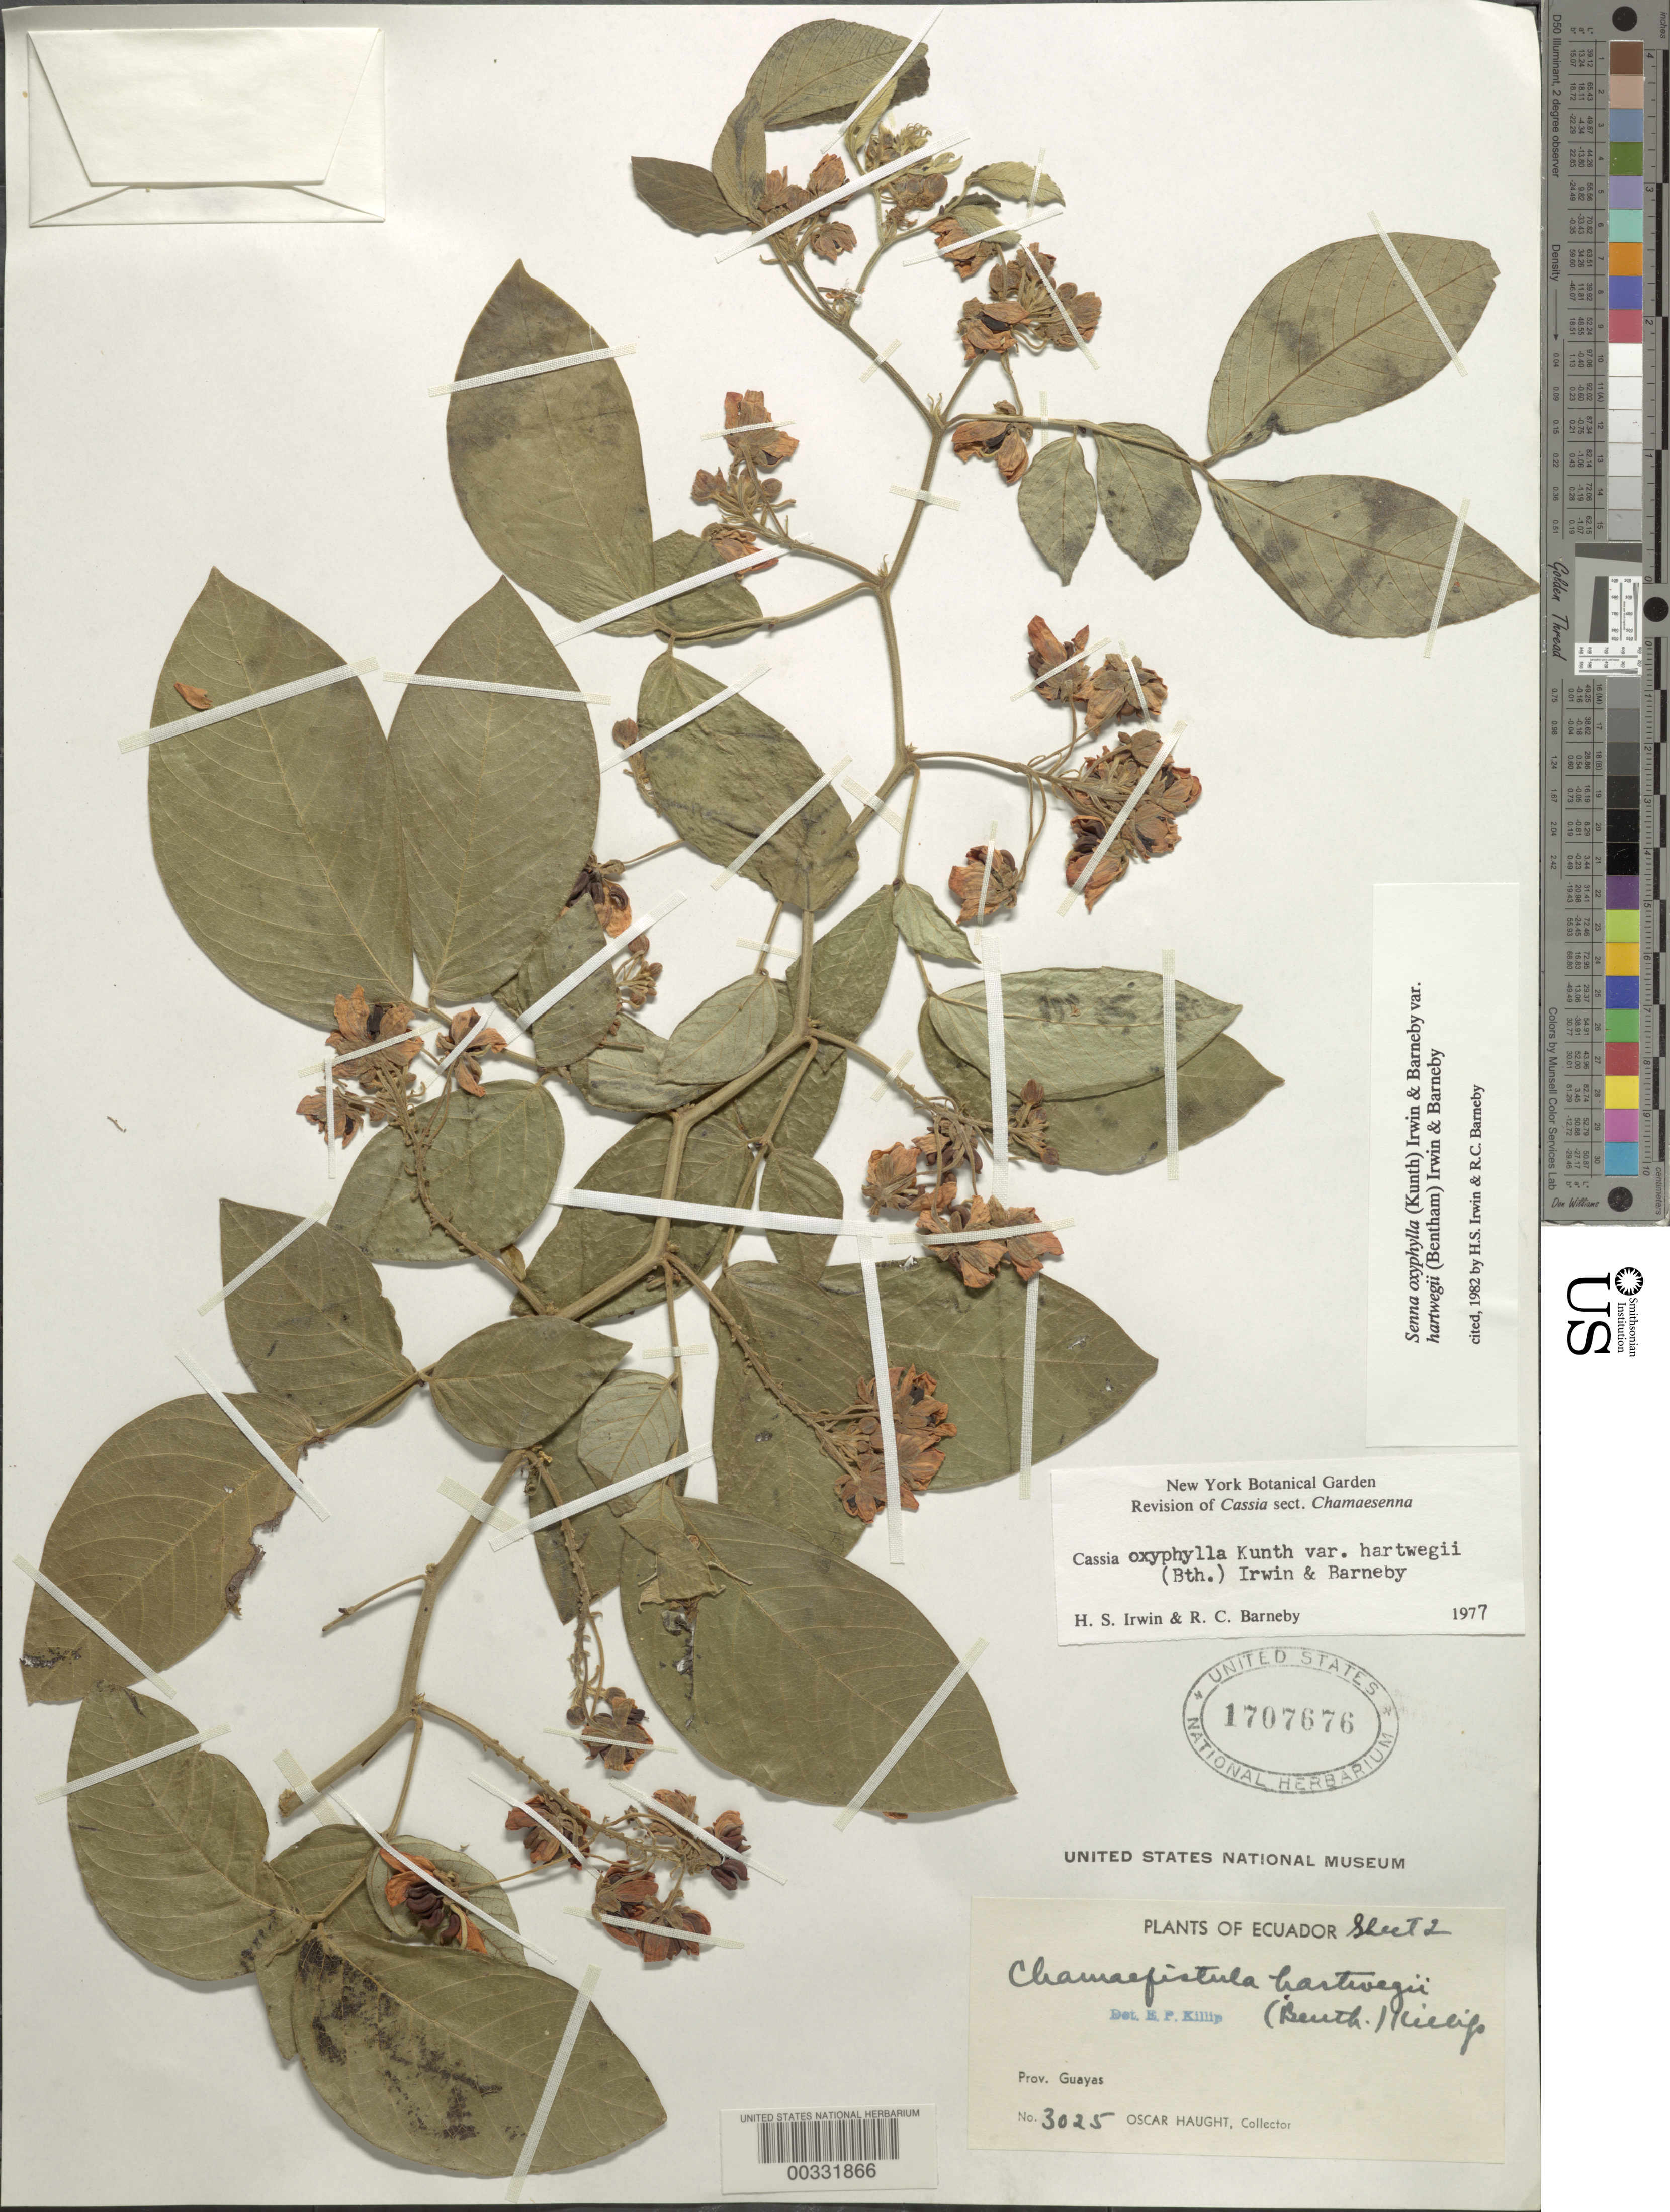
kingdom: Plantae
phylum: Tracheophyta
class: Magnoliopsida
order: Fabales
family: Fabaceae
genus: Senna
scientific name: Senna oxyphylla var. hartwegii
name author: (Benth.) H.S. Irwin & Barneby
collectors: O. L. Haught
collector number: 3025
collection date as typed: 06 Jan 1940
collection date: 1940-01-06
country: Ecuador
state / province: Guayas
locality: Near Pedro Carbo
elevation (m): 100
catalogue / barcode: US 1707676